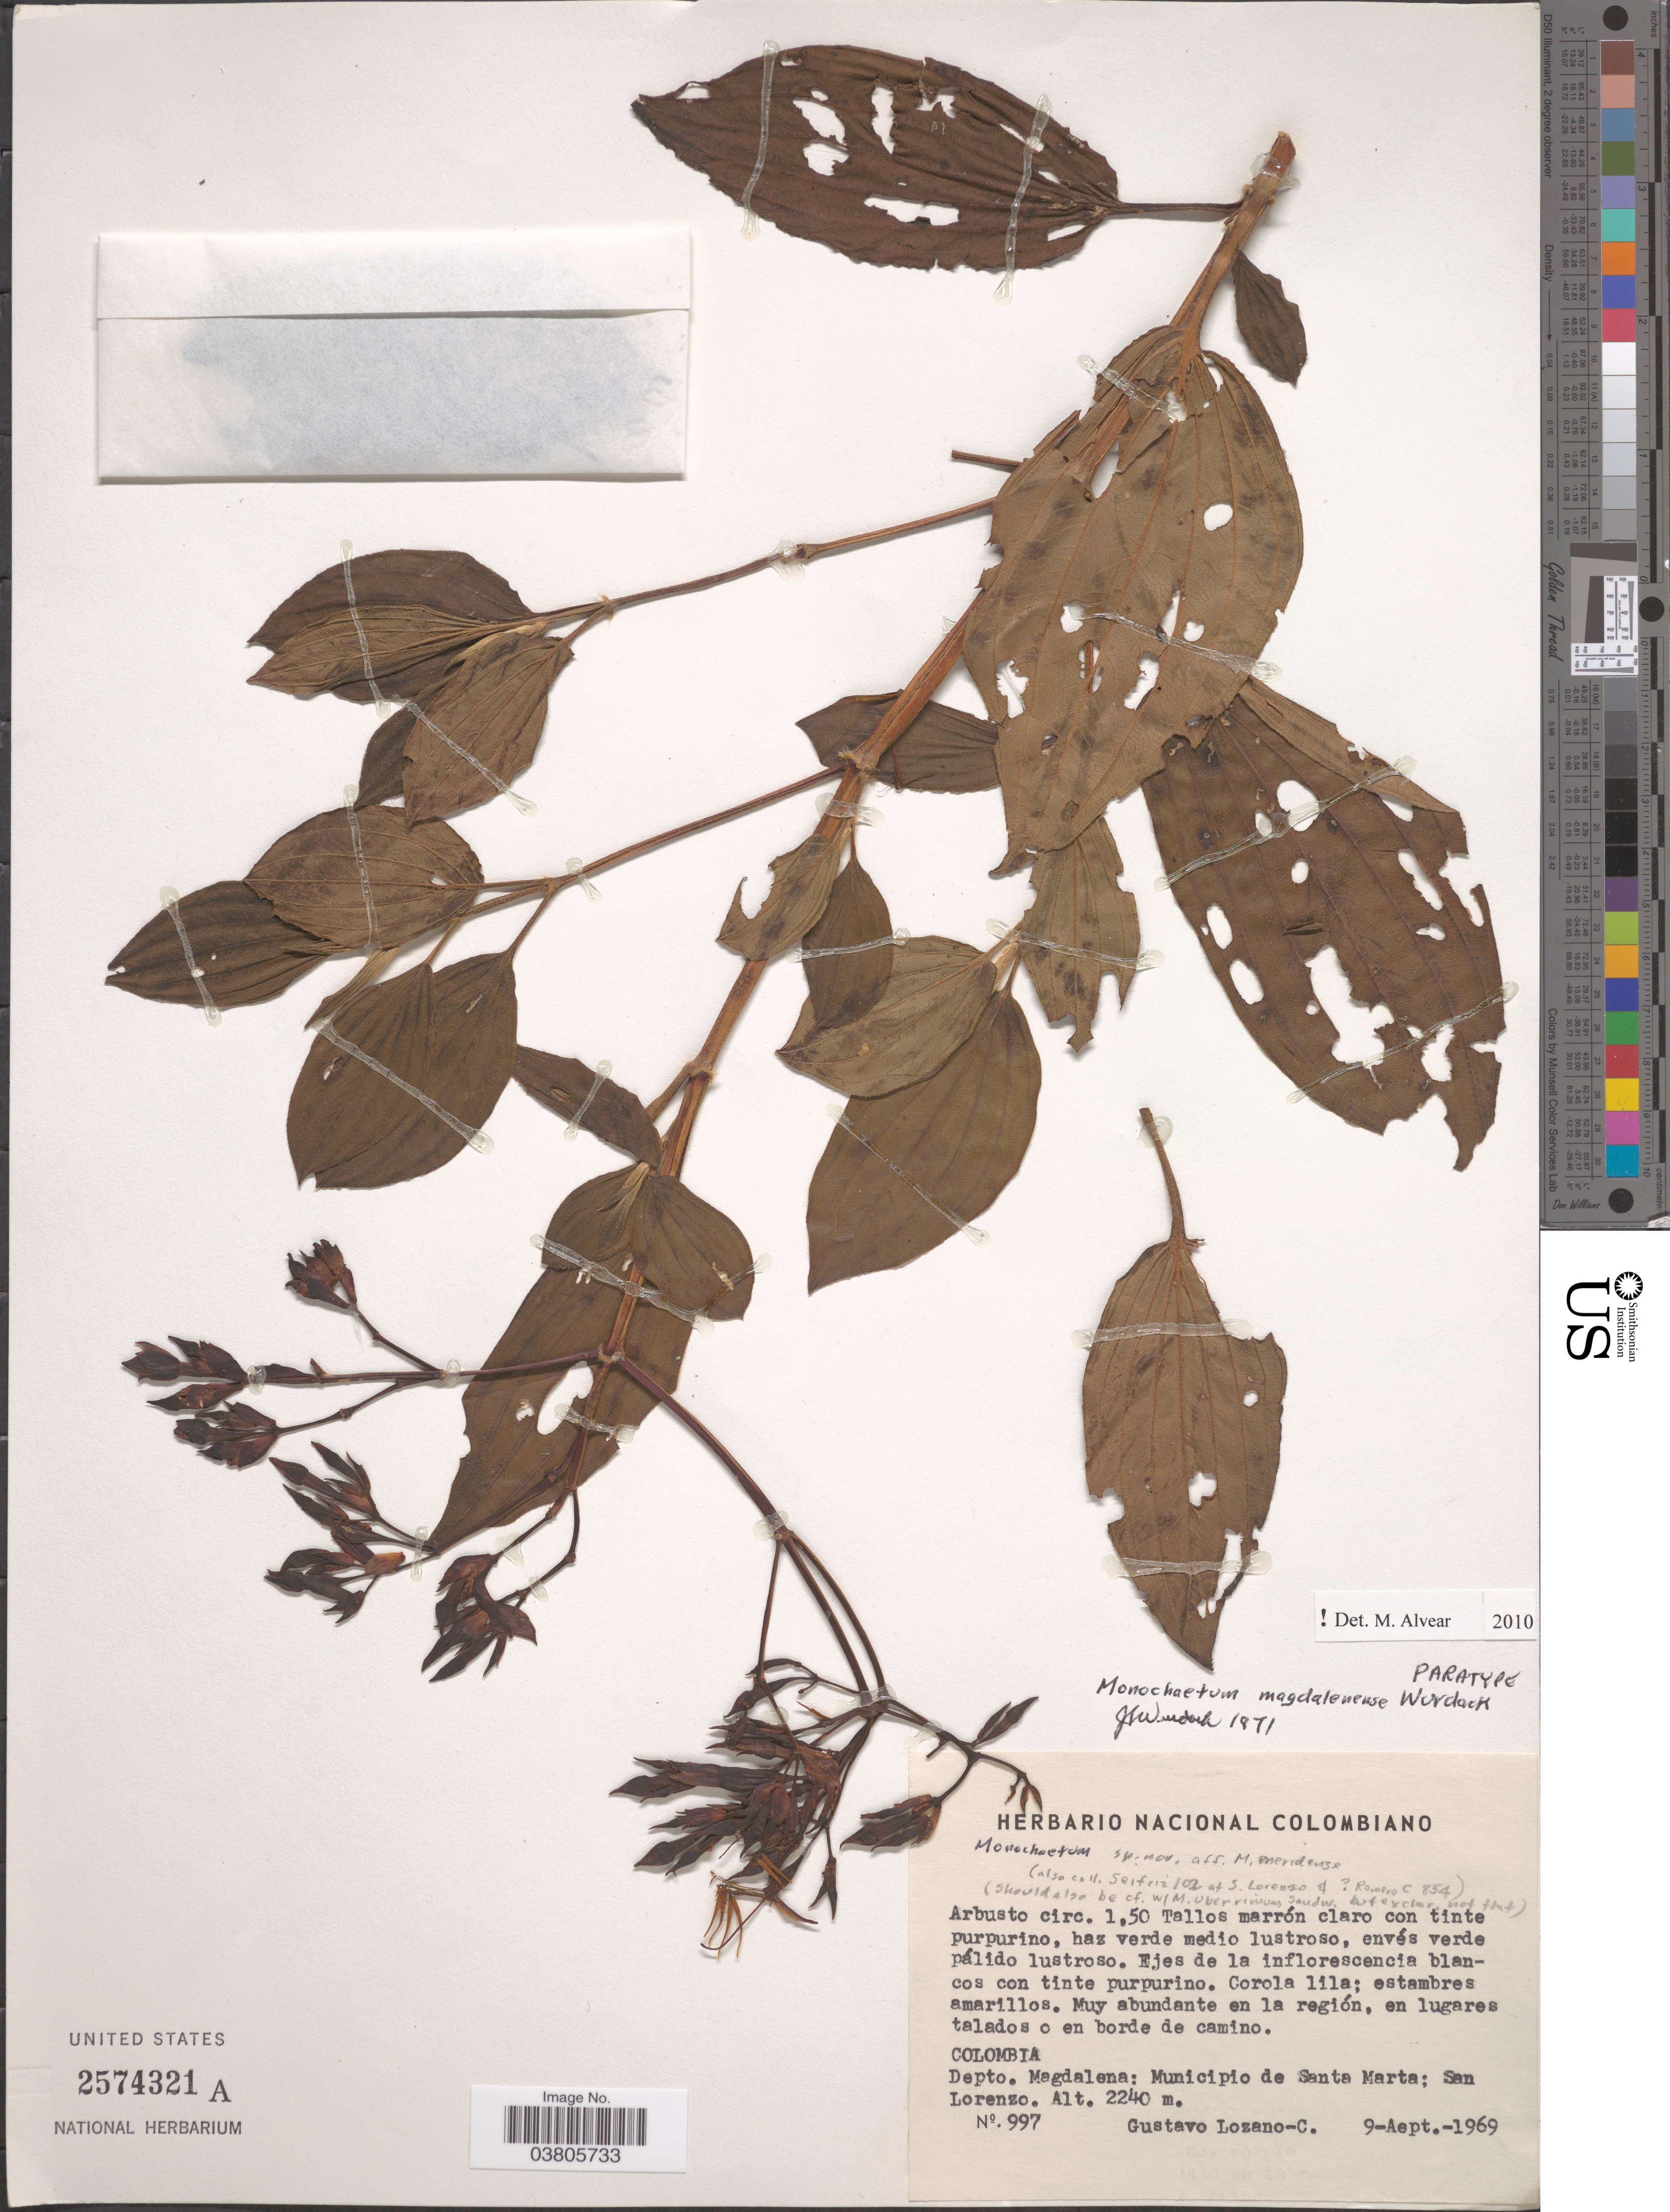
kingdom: Plantae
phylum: Tracheophyta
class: Magnoliopsida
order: Myrtales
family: Melastomataceae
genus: Monochaetum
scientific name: Monochaetum magdalenense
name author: Wurdack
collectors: G. Lozano-Contreras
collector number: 997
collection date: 1969-09-09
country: Colombia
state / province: Magdalena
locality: Depto. Magdalena: Municipio de Santa Marta; San Lorenzo.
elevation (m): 2240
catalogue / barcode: US 2574321A